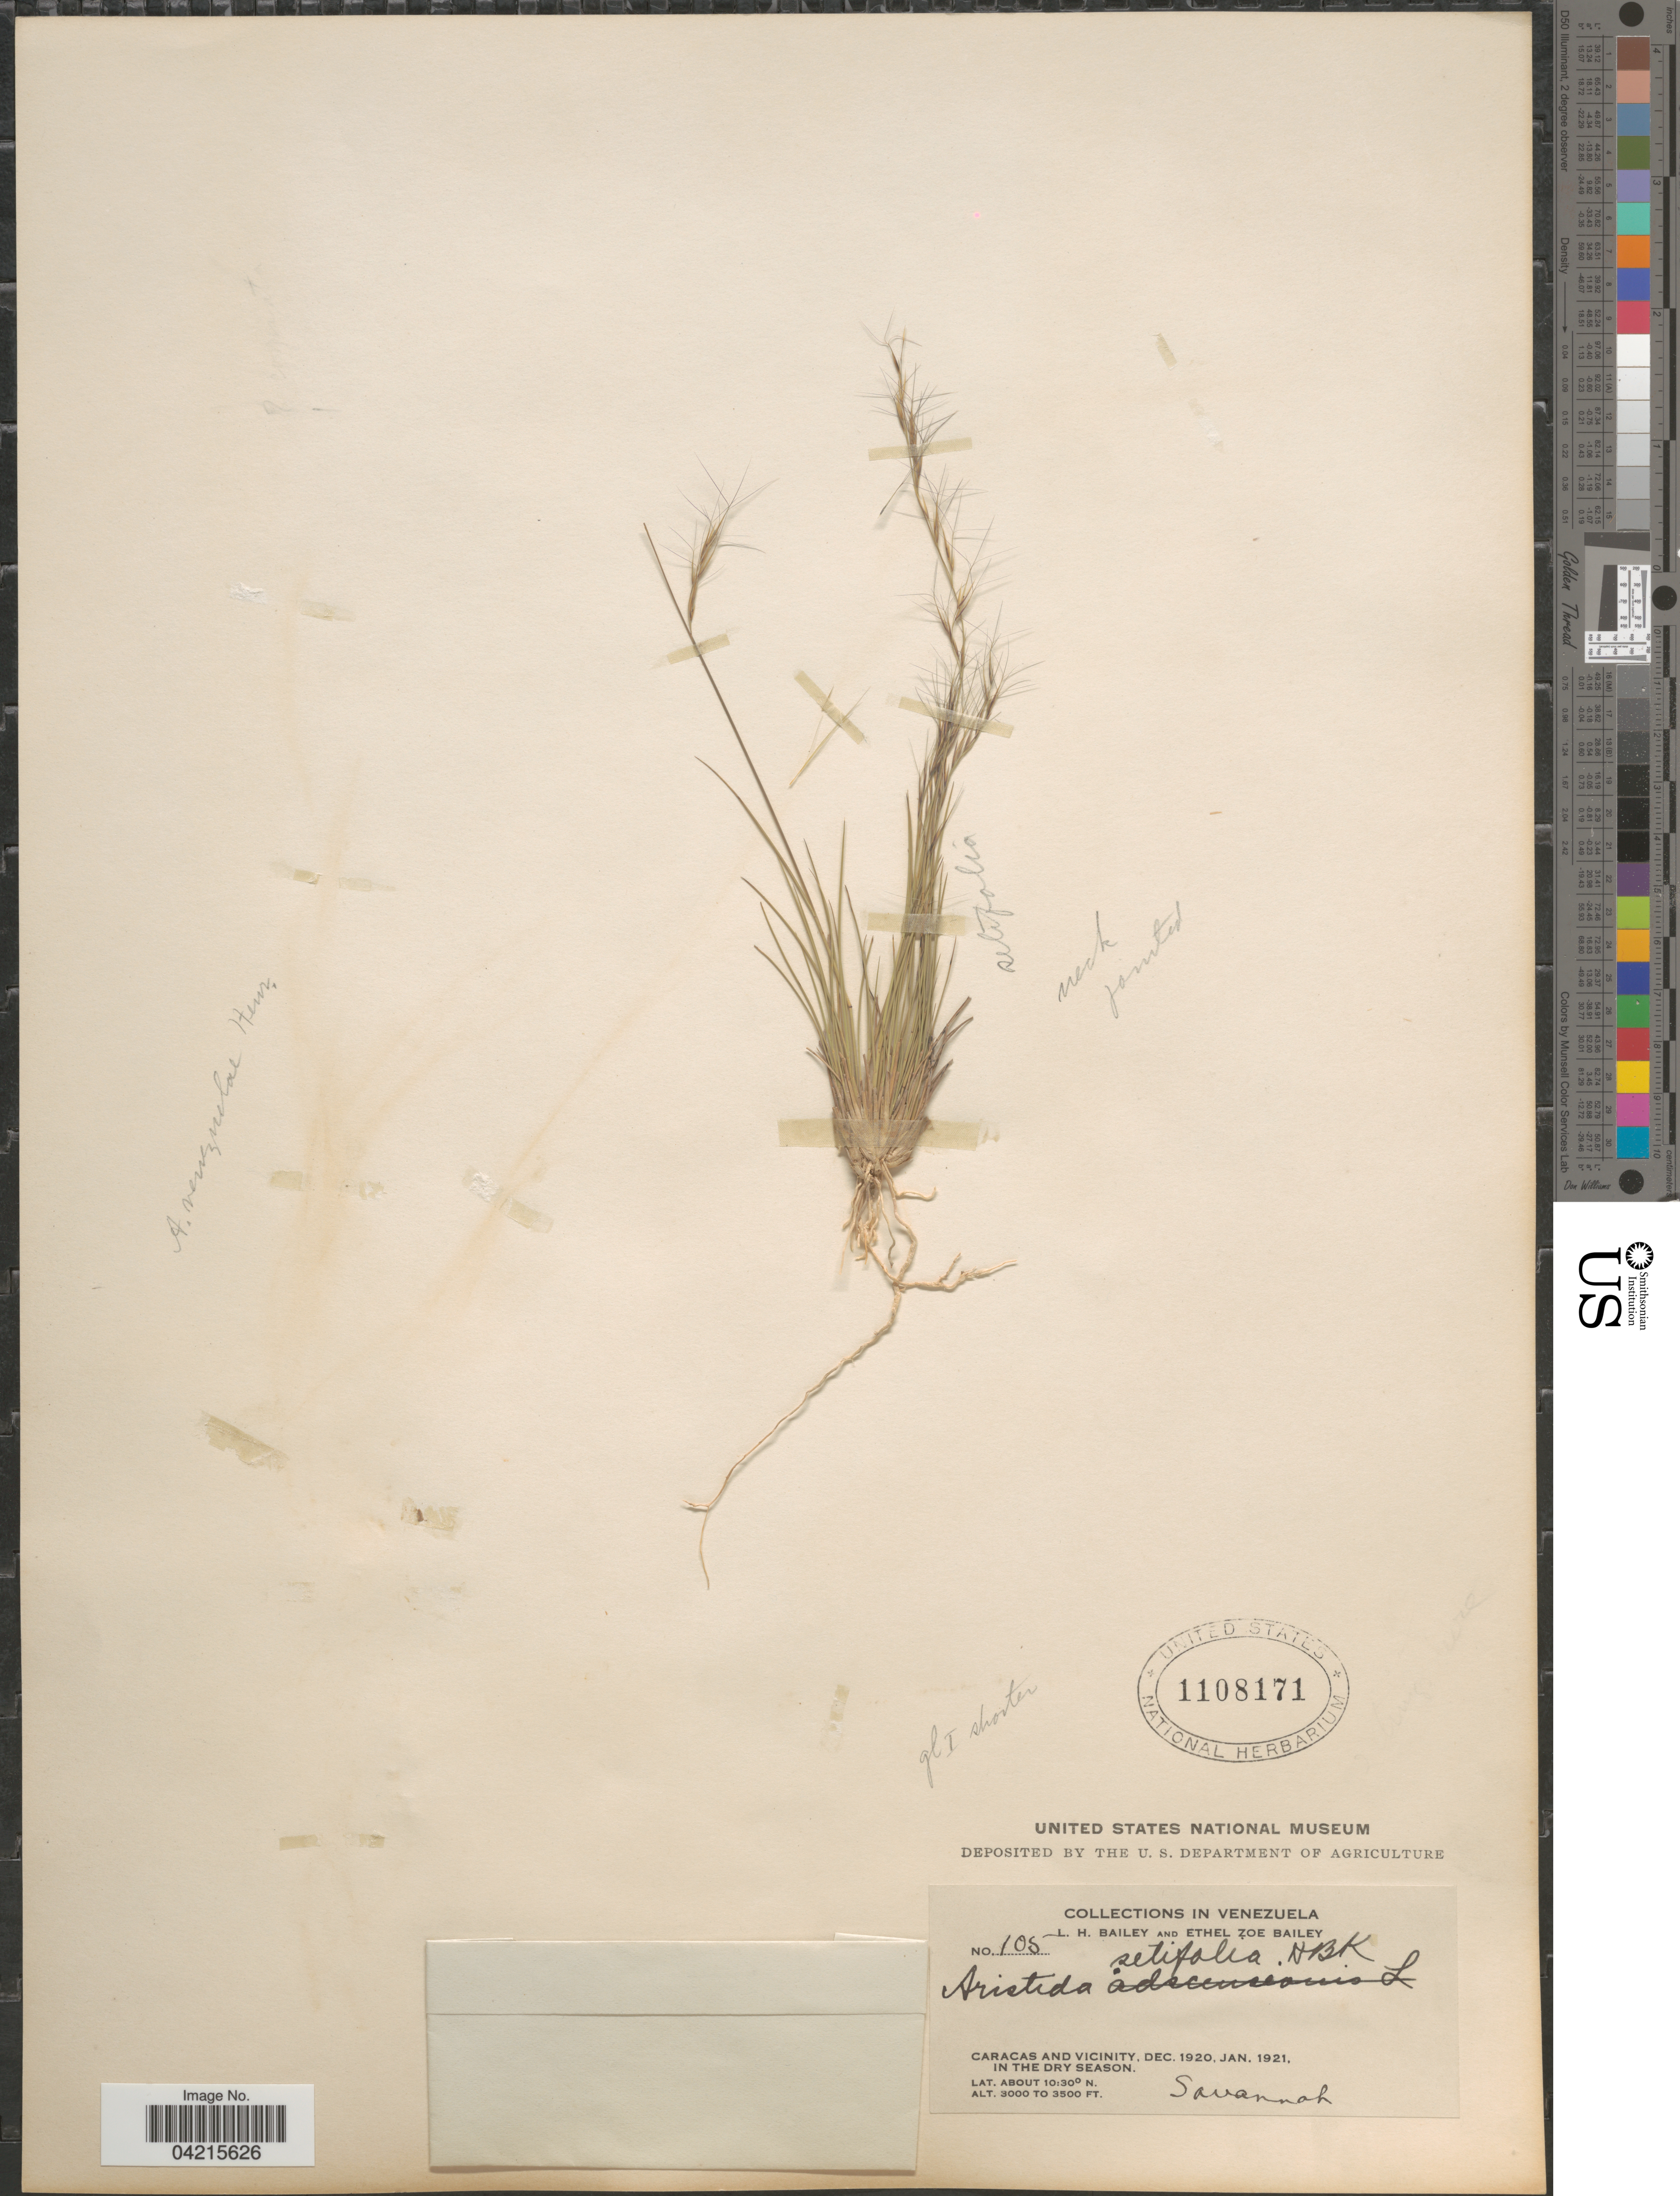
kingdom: Plantae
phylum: Tracheophyta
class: Liliopsida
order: Poales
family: Poaceae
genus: Aristida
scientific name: Aristida setifolia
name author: Kunth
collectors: L. H. Bailey & E. Z. Bailey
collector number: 105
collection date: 1920-12/1921-01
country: Venezuela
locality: Caracas and vicinity.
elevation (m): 914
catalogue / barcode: US 1108171